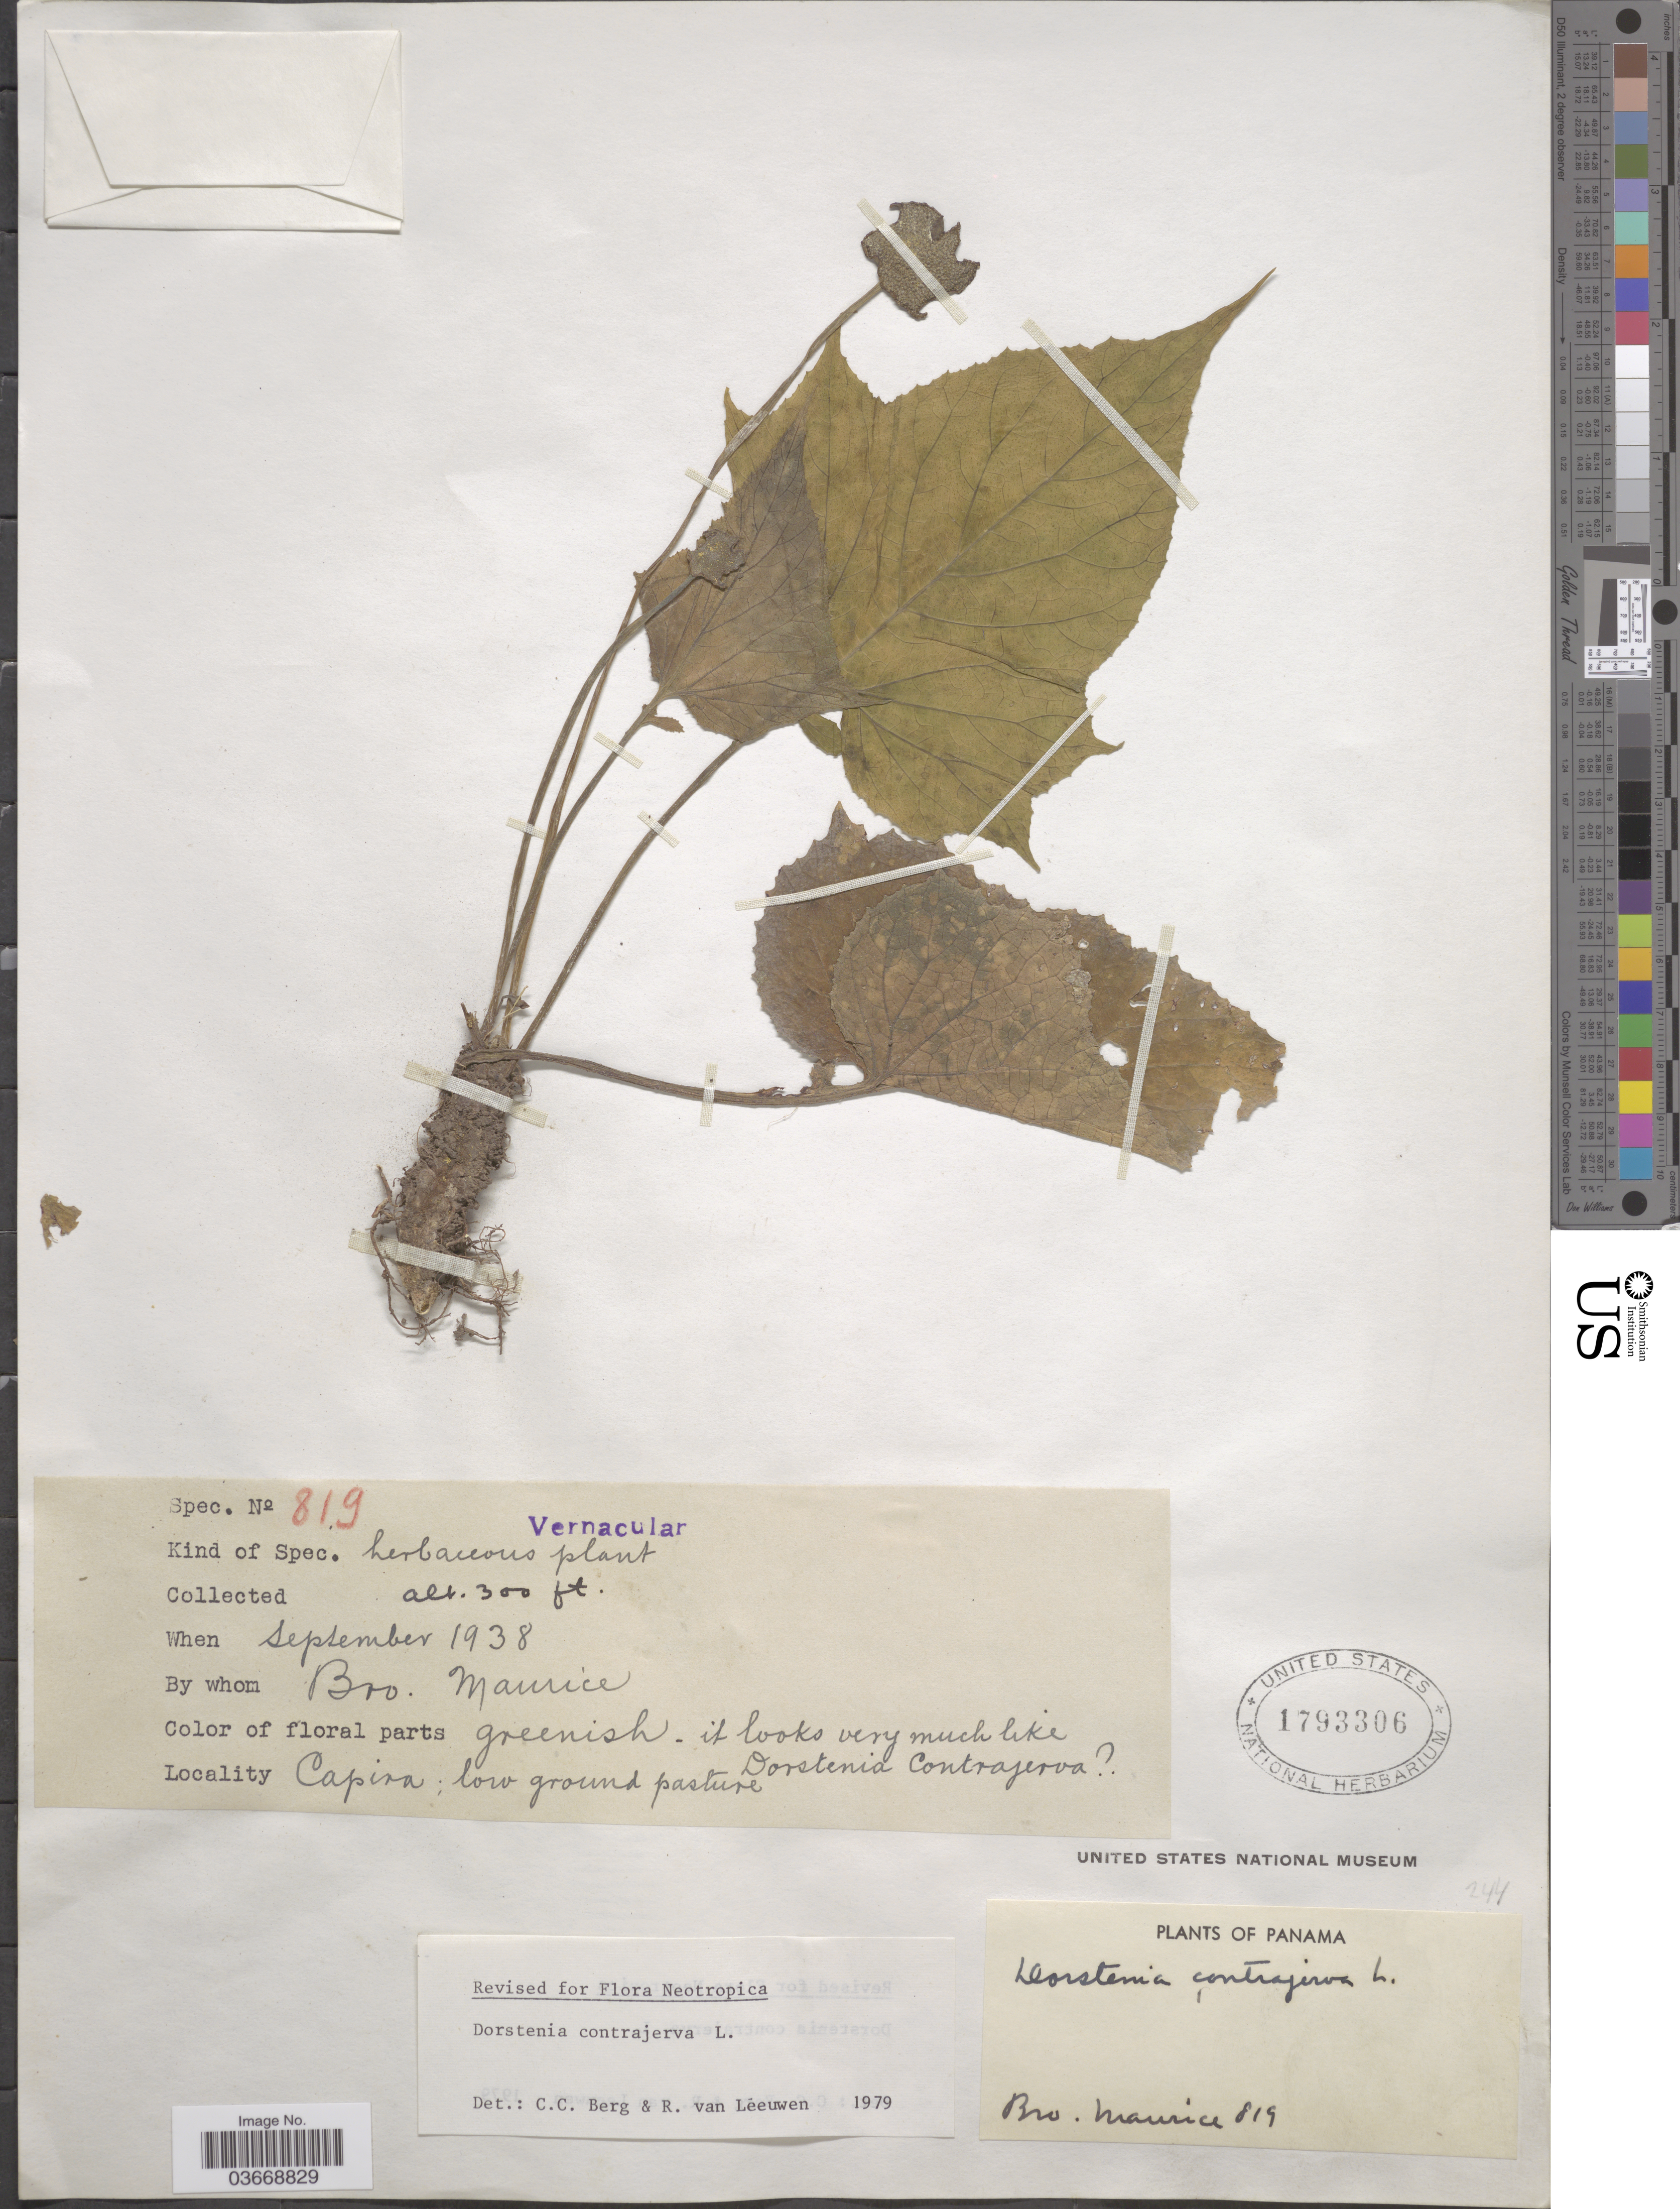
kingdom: Plantae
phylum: Tracheophyta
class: Magnoliopsida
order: Rosales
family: Moraceae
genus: Dorstenia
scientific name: Dorstenia contrajerva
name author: L.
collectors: B. Maurice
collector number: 819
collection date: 1938-09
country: Panama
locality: Capira; low ground pasture.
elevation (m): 91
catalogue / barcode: US 1793306